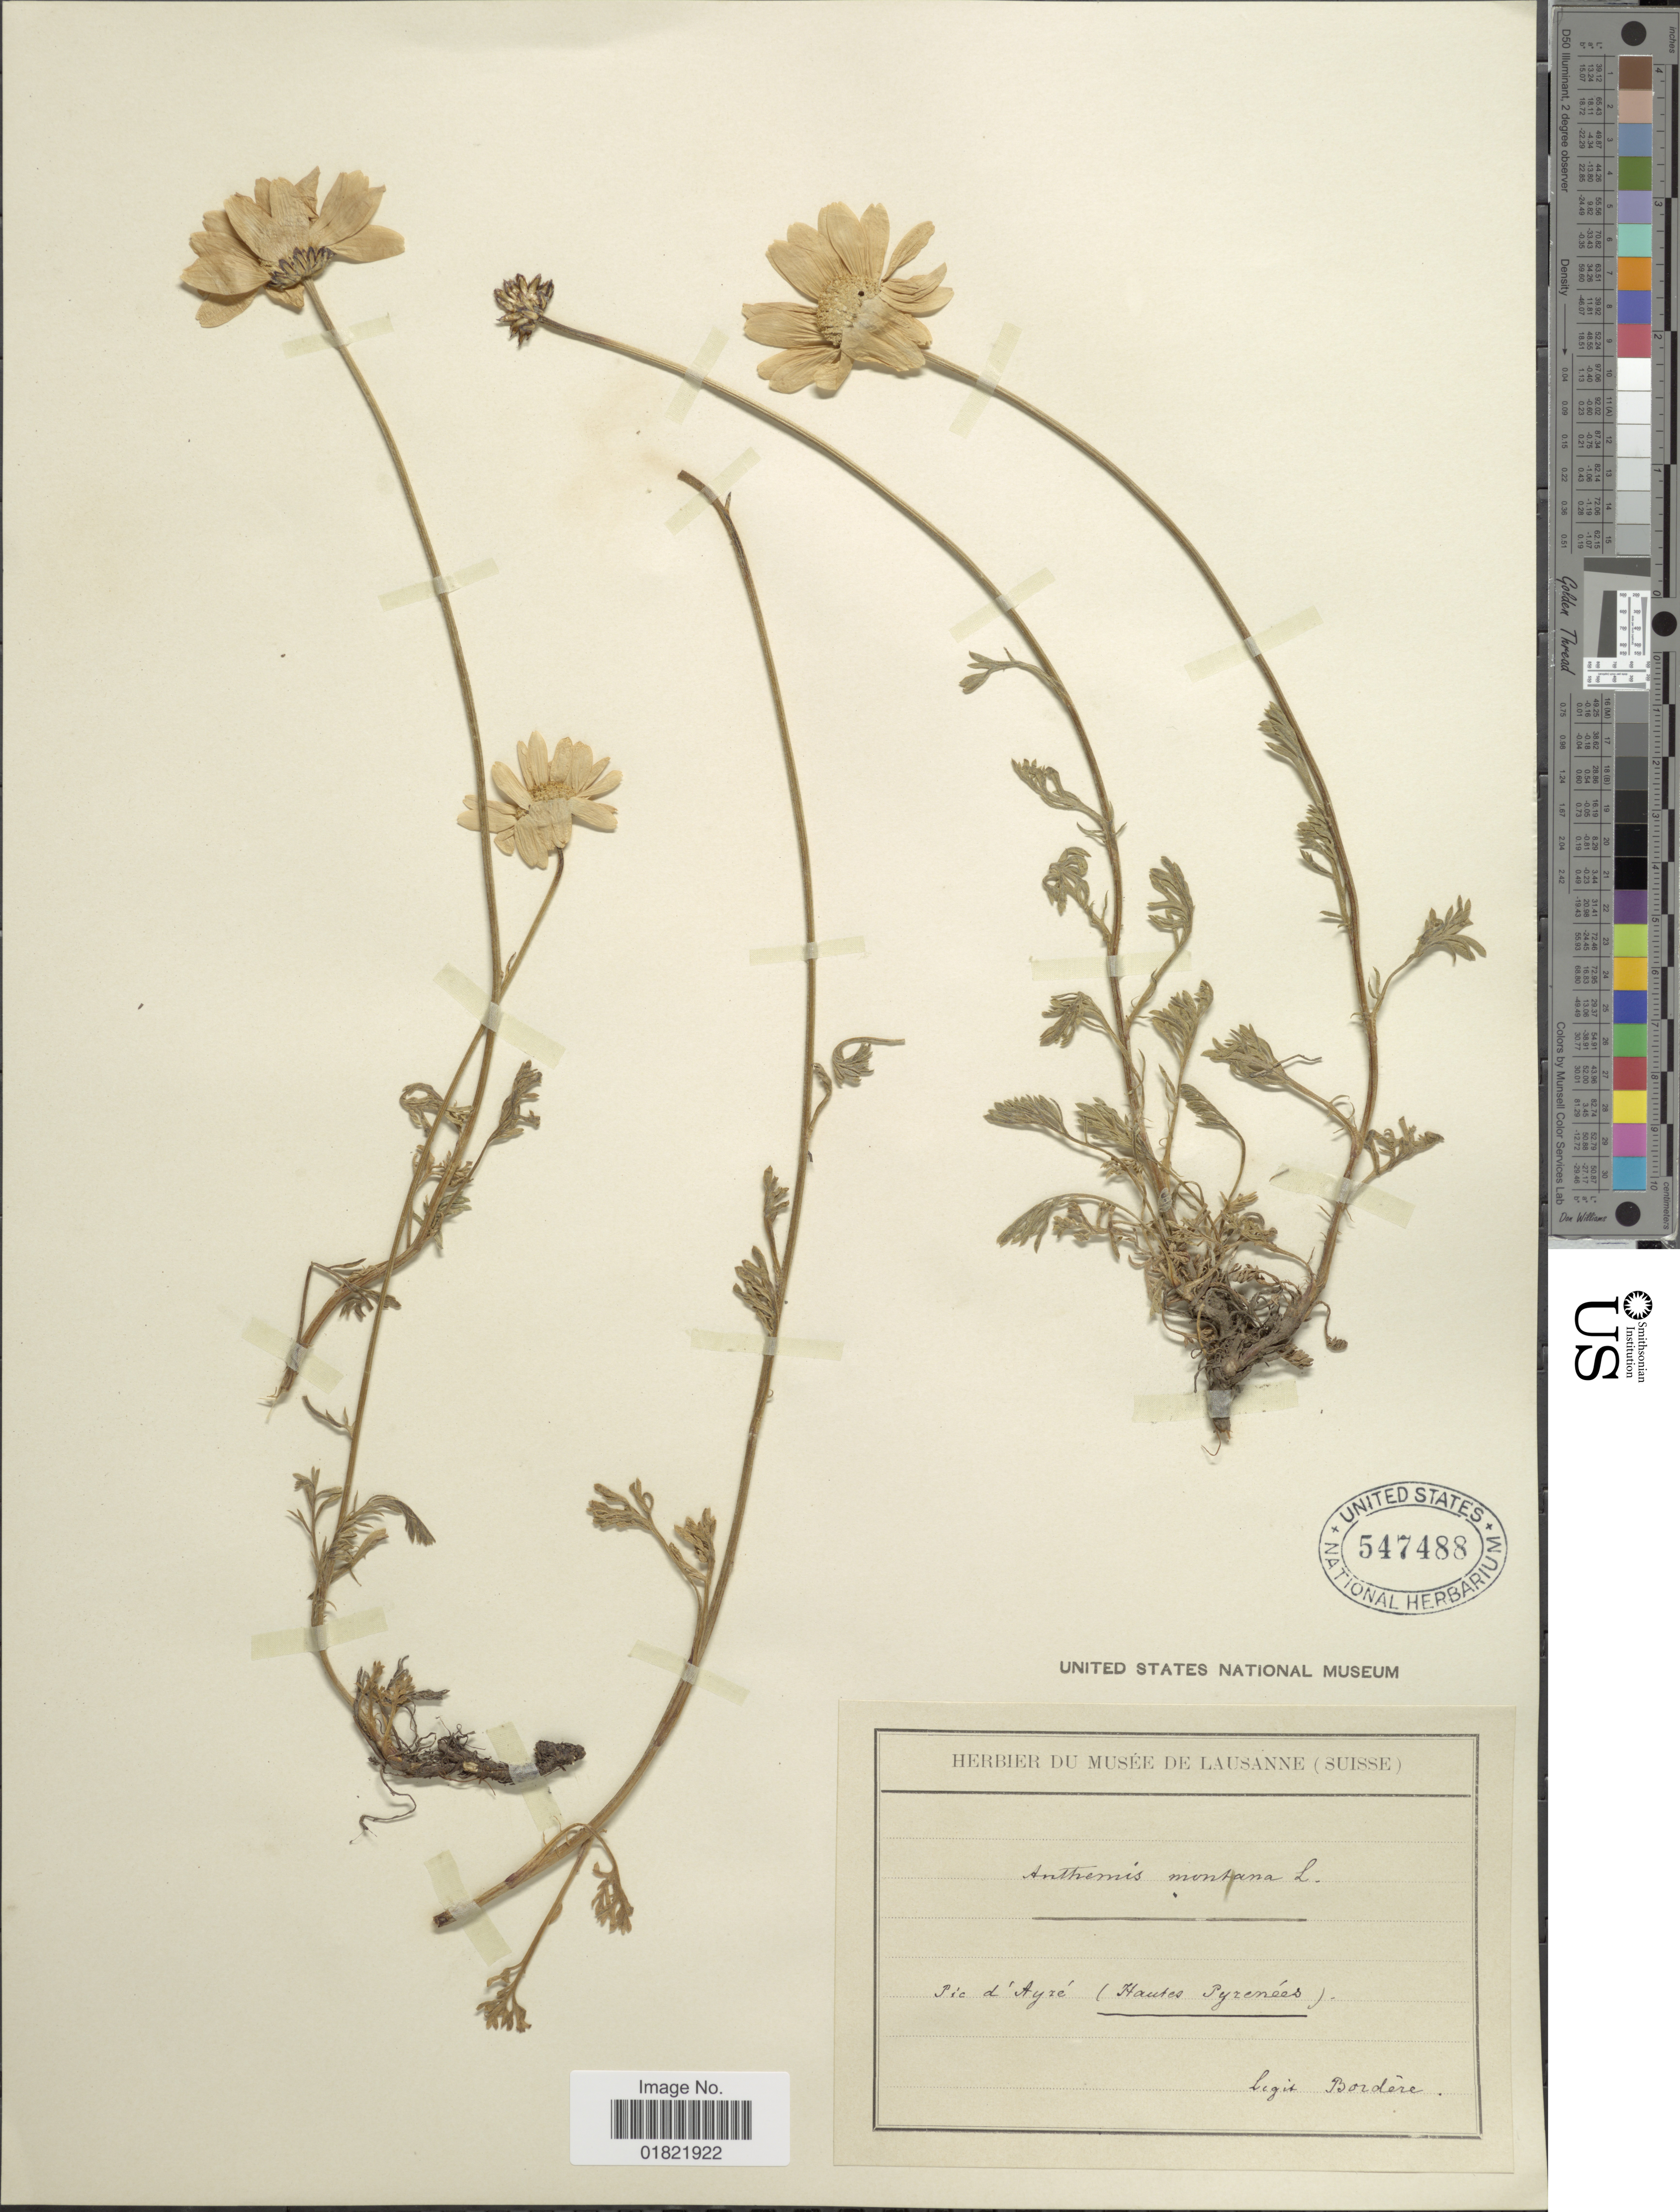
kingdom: Plantae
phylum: Tracheophyta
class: Magnoliopsida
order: Asterales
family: Asteraceae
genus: Anthemis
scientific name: Anthemis montana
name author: L.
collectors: -. Bordere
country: France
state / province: Occitanie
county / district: Hautes-Pyrénées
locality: Pic d' Ayxe (Hautes Pyrenees)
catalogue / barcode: US 547488